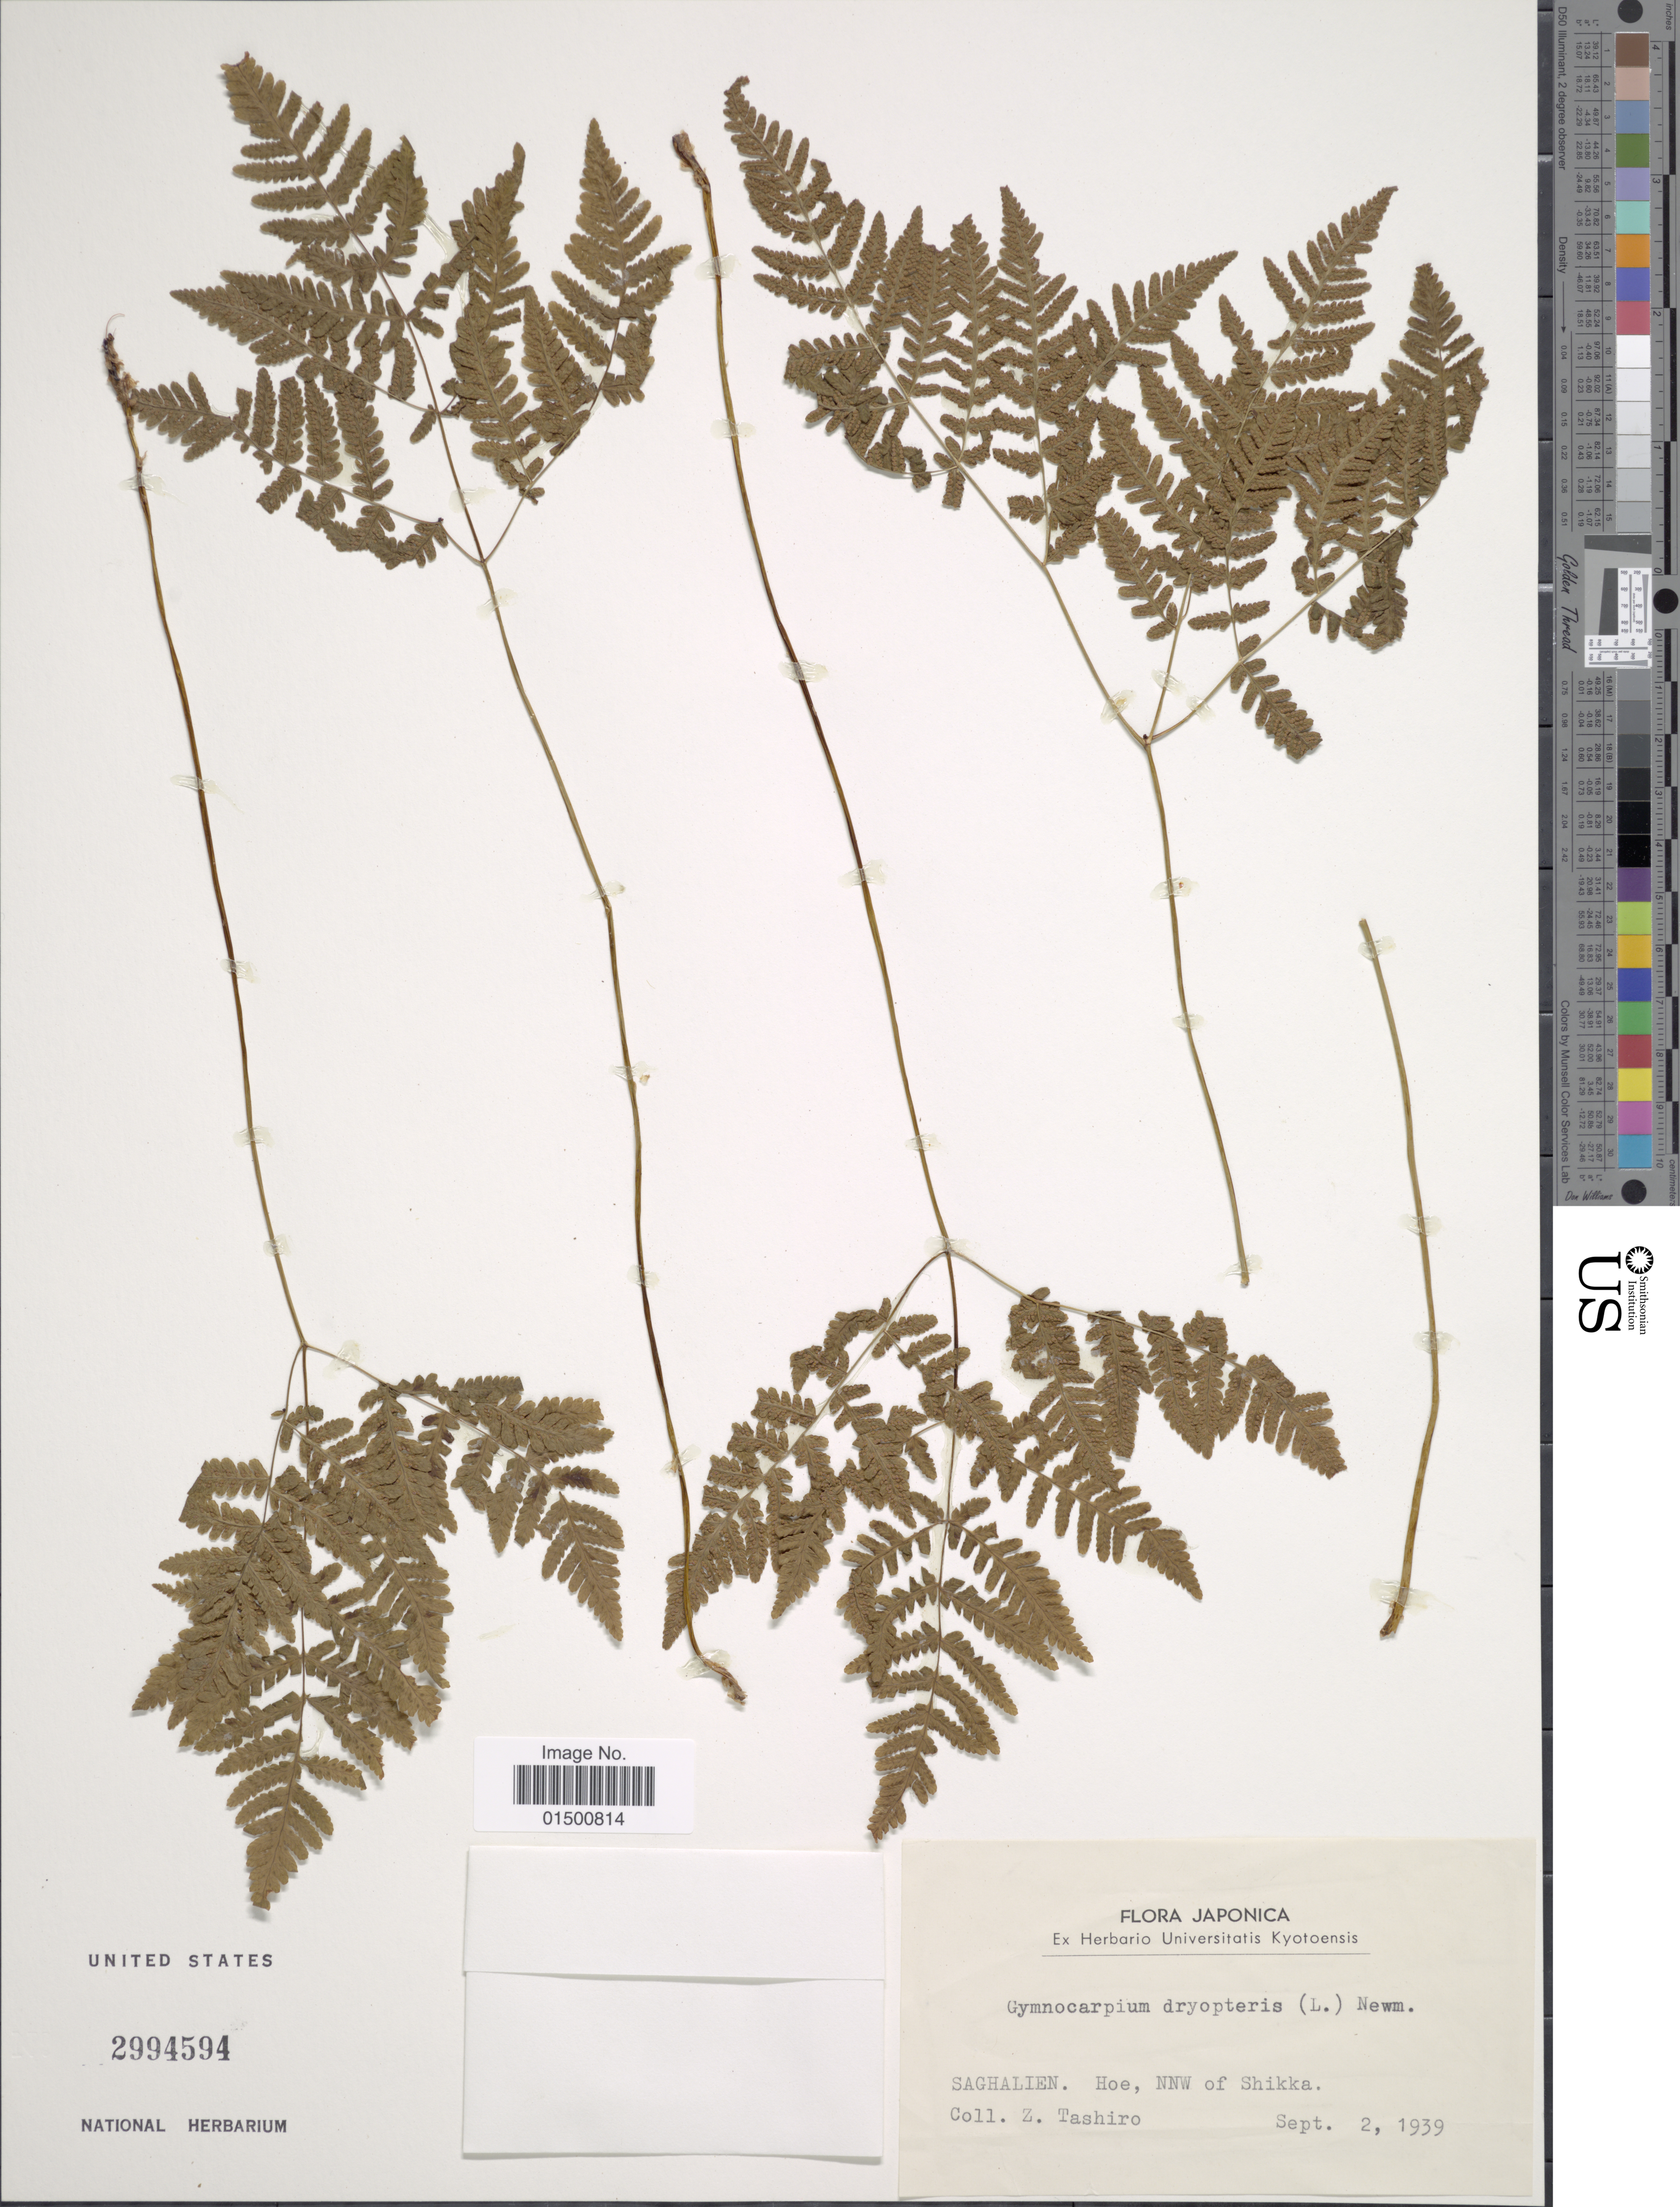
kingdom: Plantae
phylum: Tracheophyta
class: Polypodiopsida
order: Polypodiales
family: Cystopteridaceae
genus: Gymnocarpium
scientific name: Gymnocarpium dryopteris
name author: (L.) Newman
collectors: Z. Tashiro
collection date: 1939-09-02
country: Japan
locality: Saghalien, Hoe., NNW of Shikka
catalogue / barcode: US 2994594